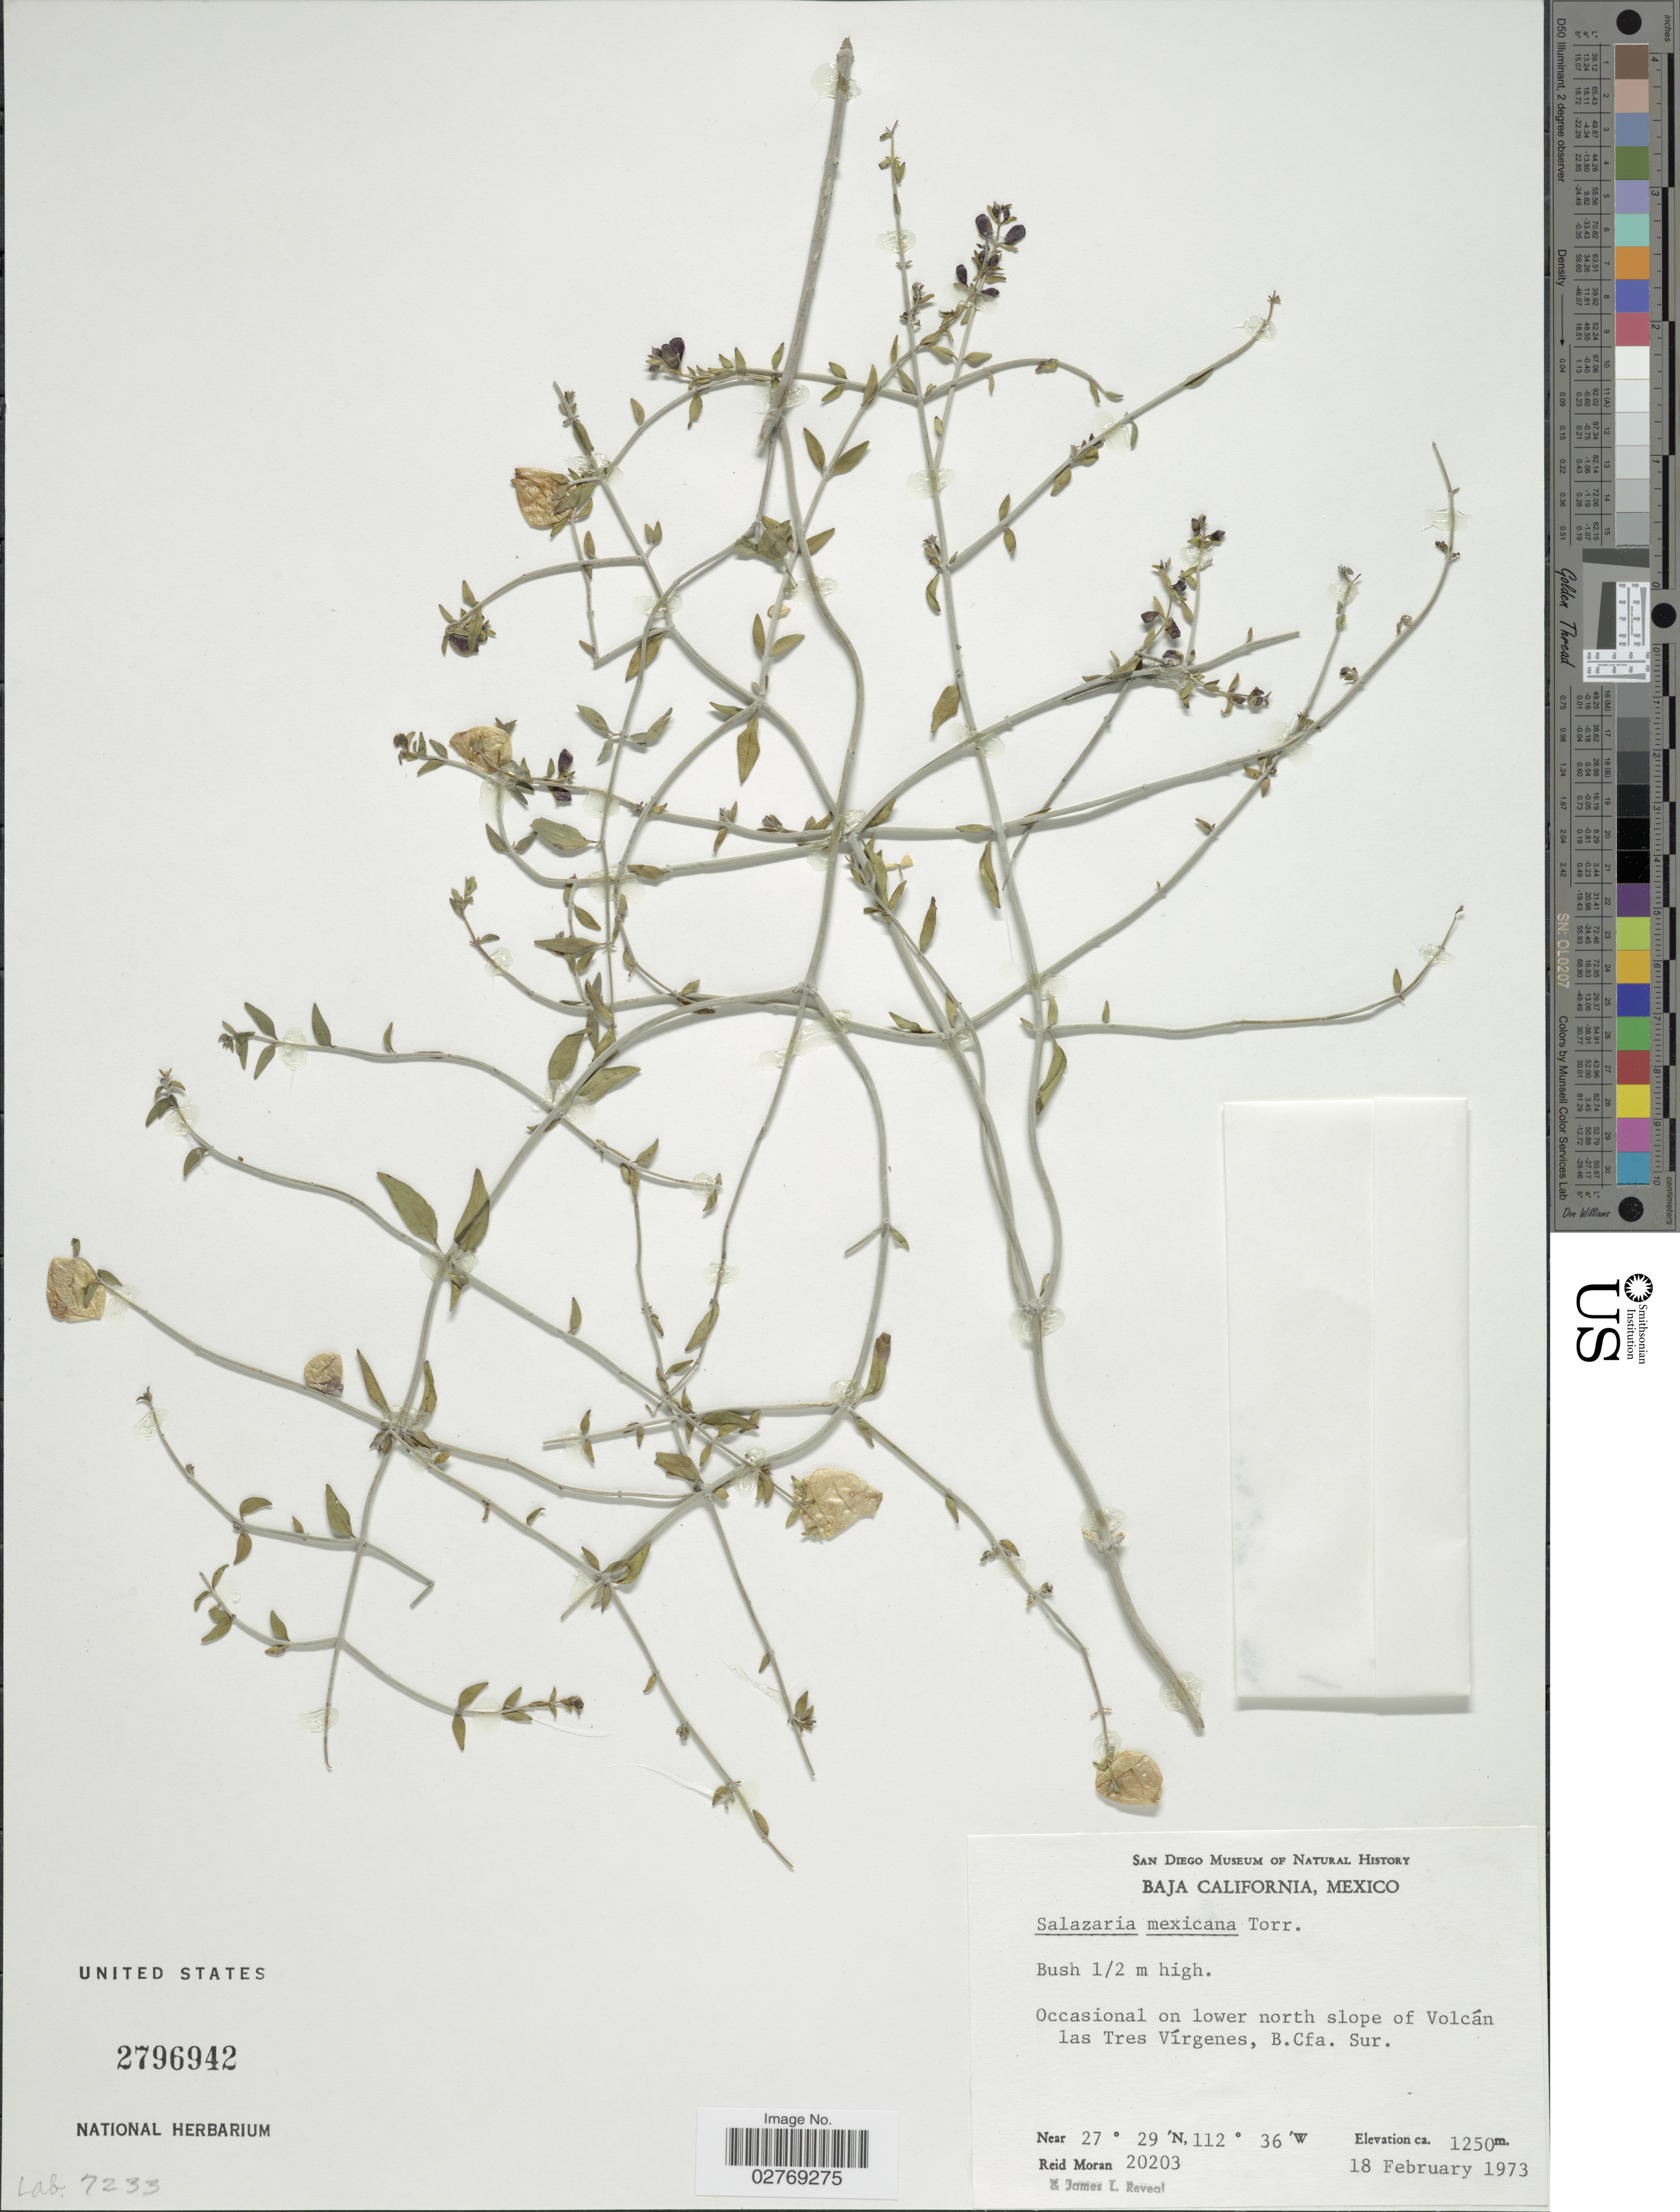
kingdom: Plantae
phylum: Tracheophyta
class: Magnoliopsida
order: Lamiales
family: Lamiaceae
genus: Scutellaria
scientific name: Scutellaria mexicana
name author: (Torr.) A.J. Paton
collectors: R. V. Moran & J. L. Reveal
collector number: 20203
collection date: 1973-02-18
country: Mexico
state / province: Baja California Sur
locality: Occasional on lower north slope of Volcán las Tres Vírgenes, B.Cfa. Sur.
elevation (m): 1250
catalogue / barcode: US 2796942